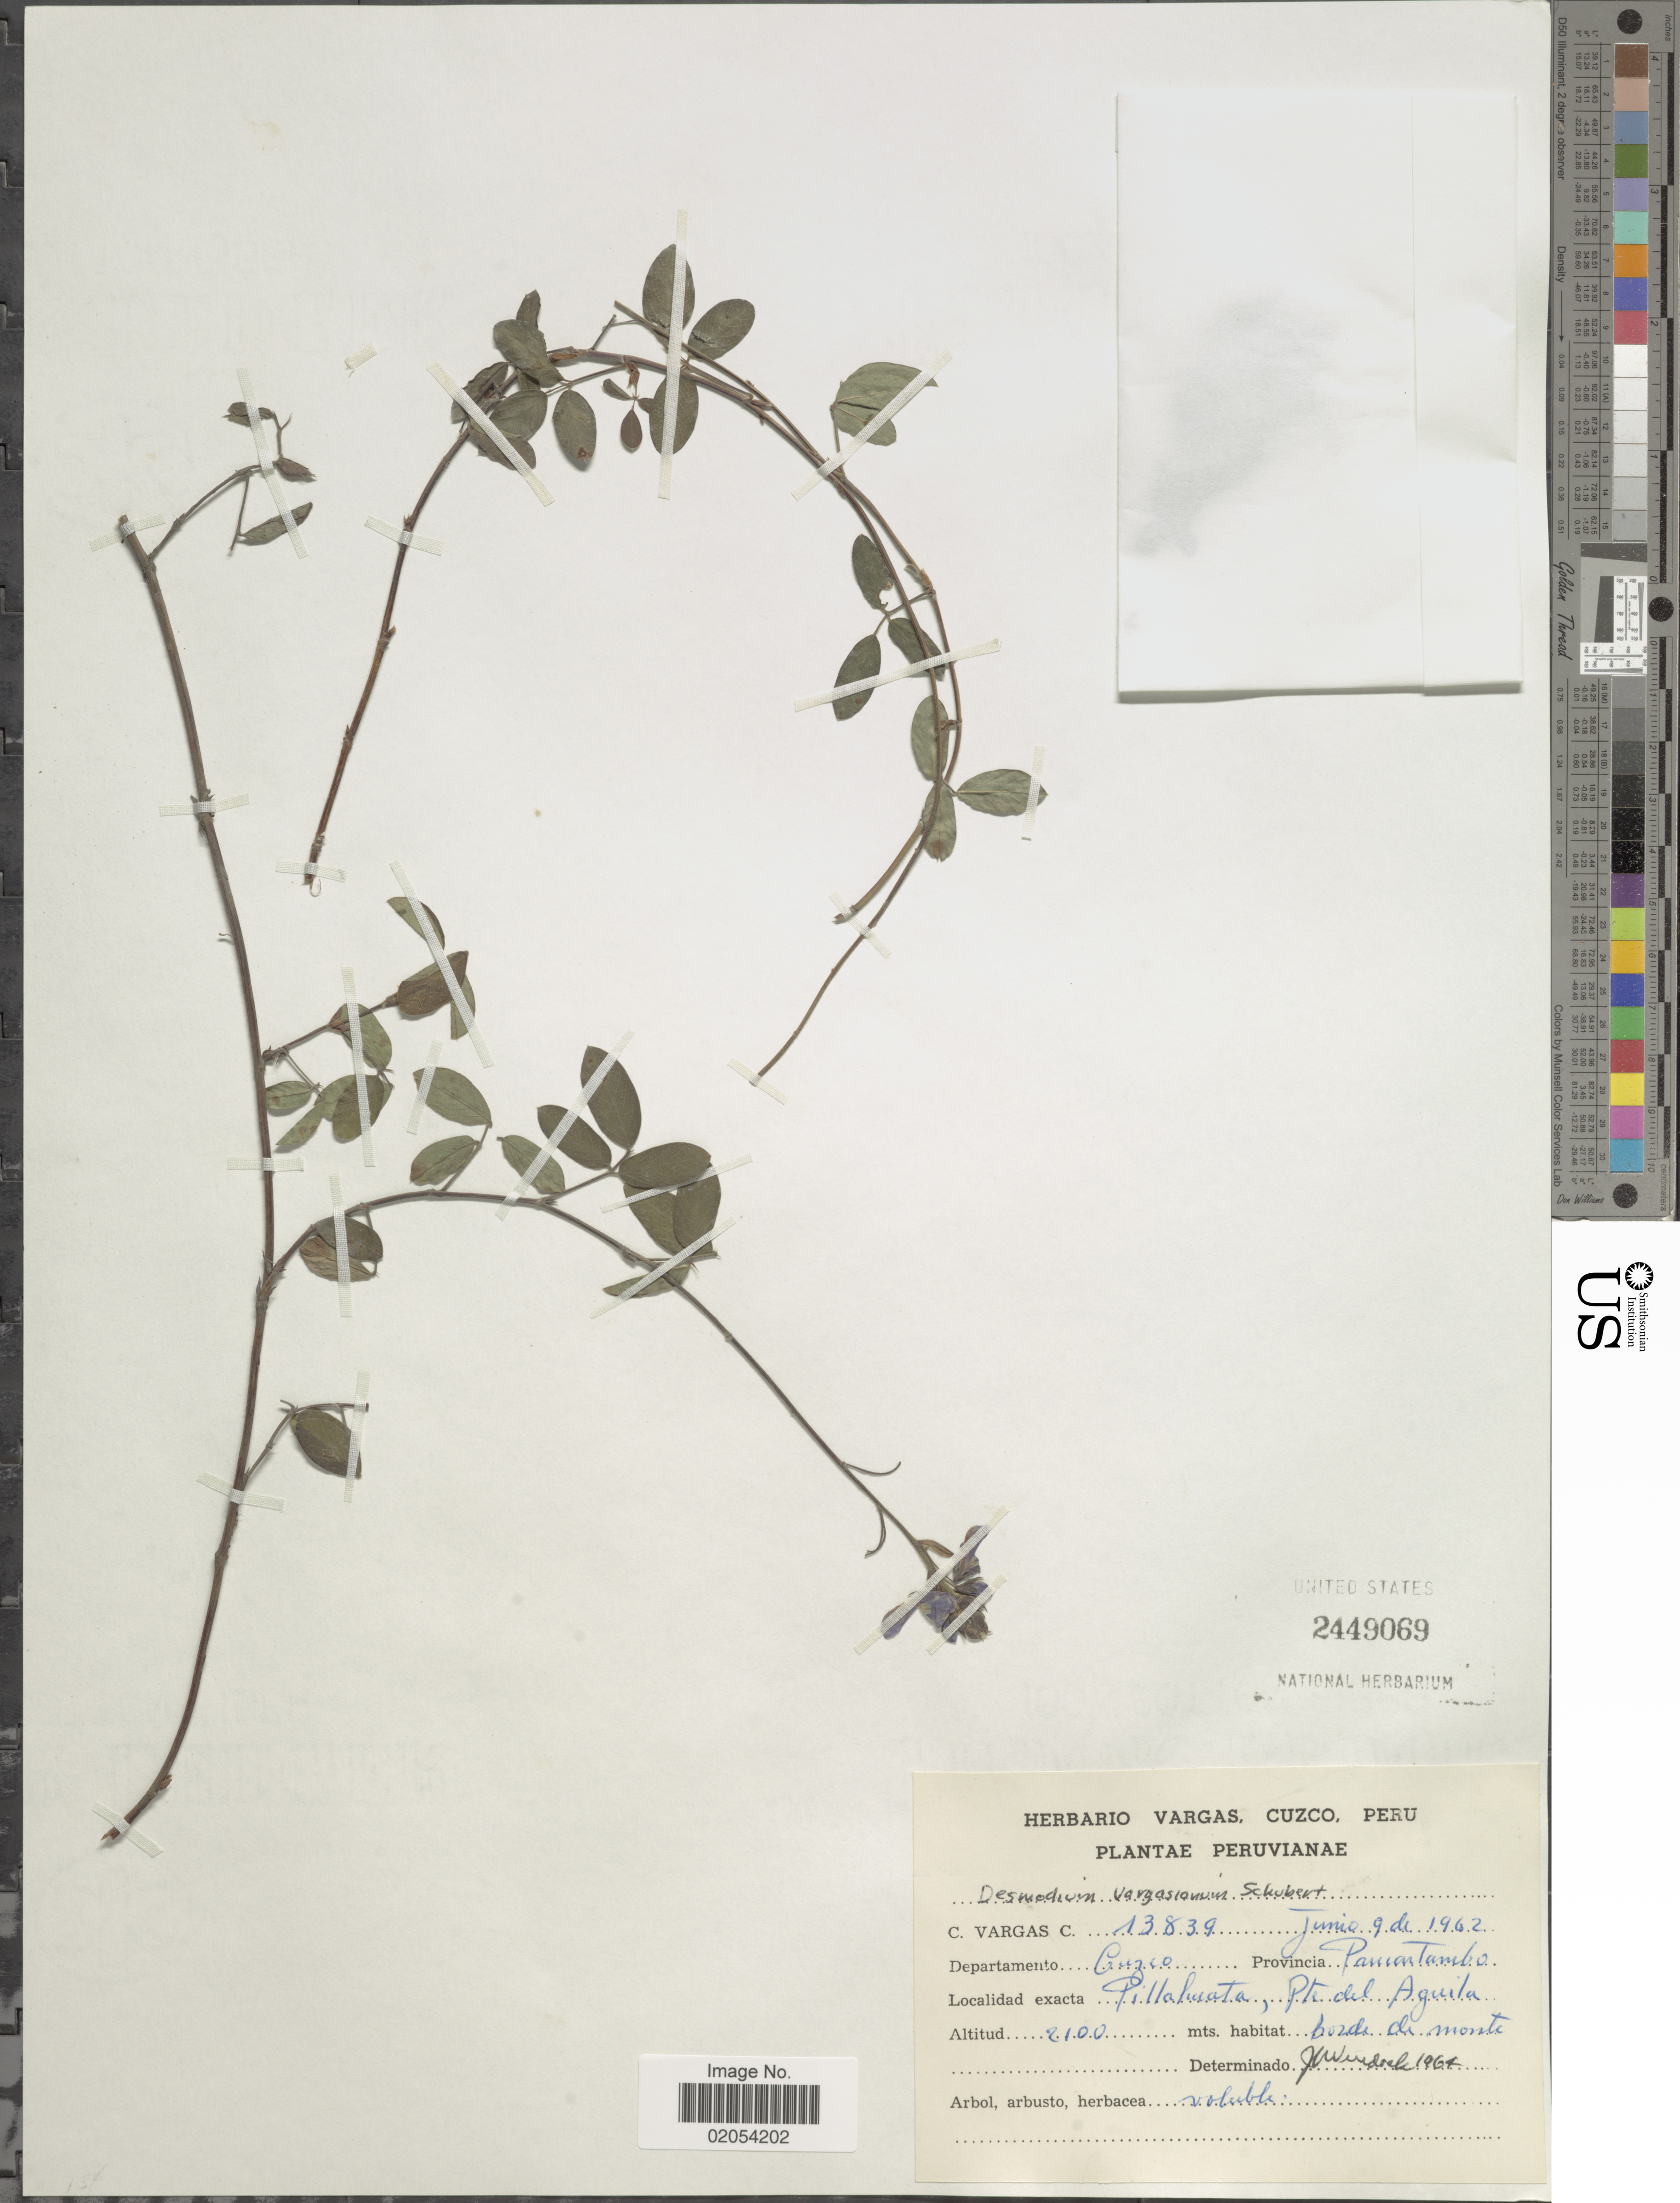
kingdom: Plantae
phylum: Tracheophyta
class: Magnoliopsida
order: Fabales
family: Fabaceae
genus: Desmodium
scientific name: Desmodium vargasianum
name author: B.G. Schub.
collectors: C. Vargas Calderón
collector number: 13839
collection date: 1962-06-09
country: Peru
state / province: Cusco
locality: Departamento Cuzco, Provincia Paucartambo, Pillahuata, Pte del Aguila.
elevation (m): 2100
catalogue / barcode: US 2449069